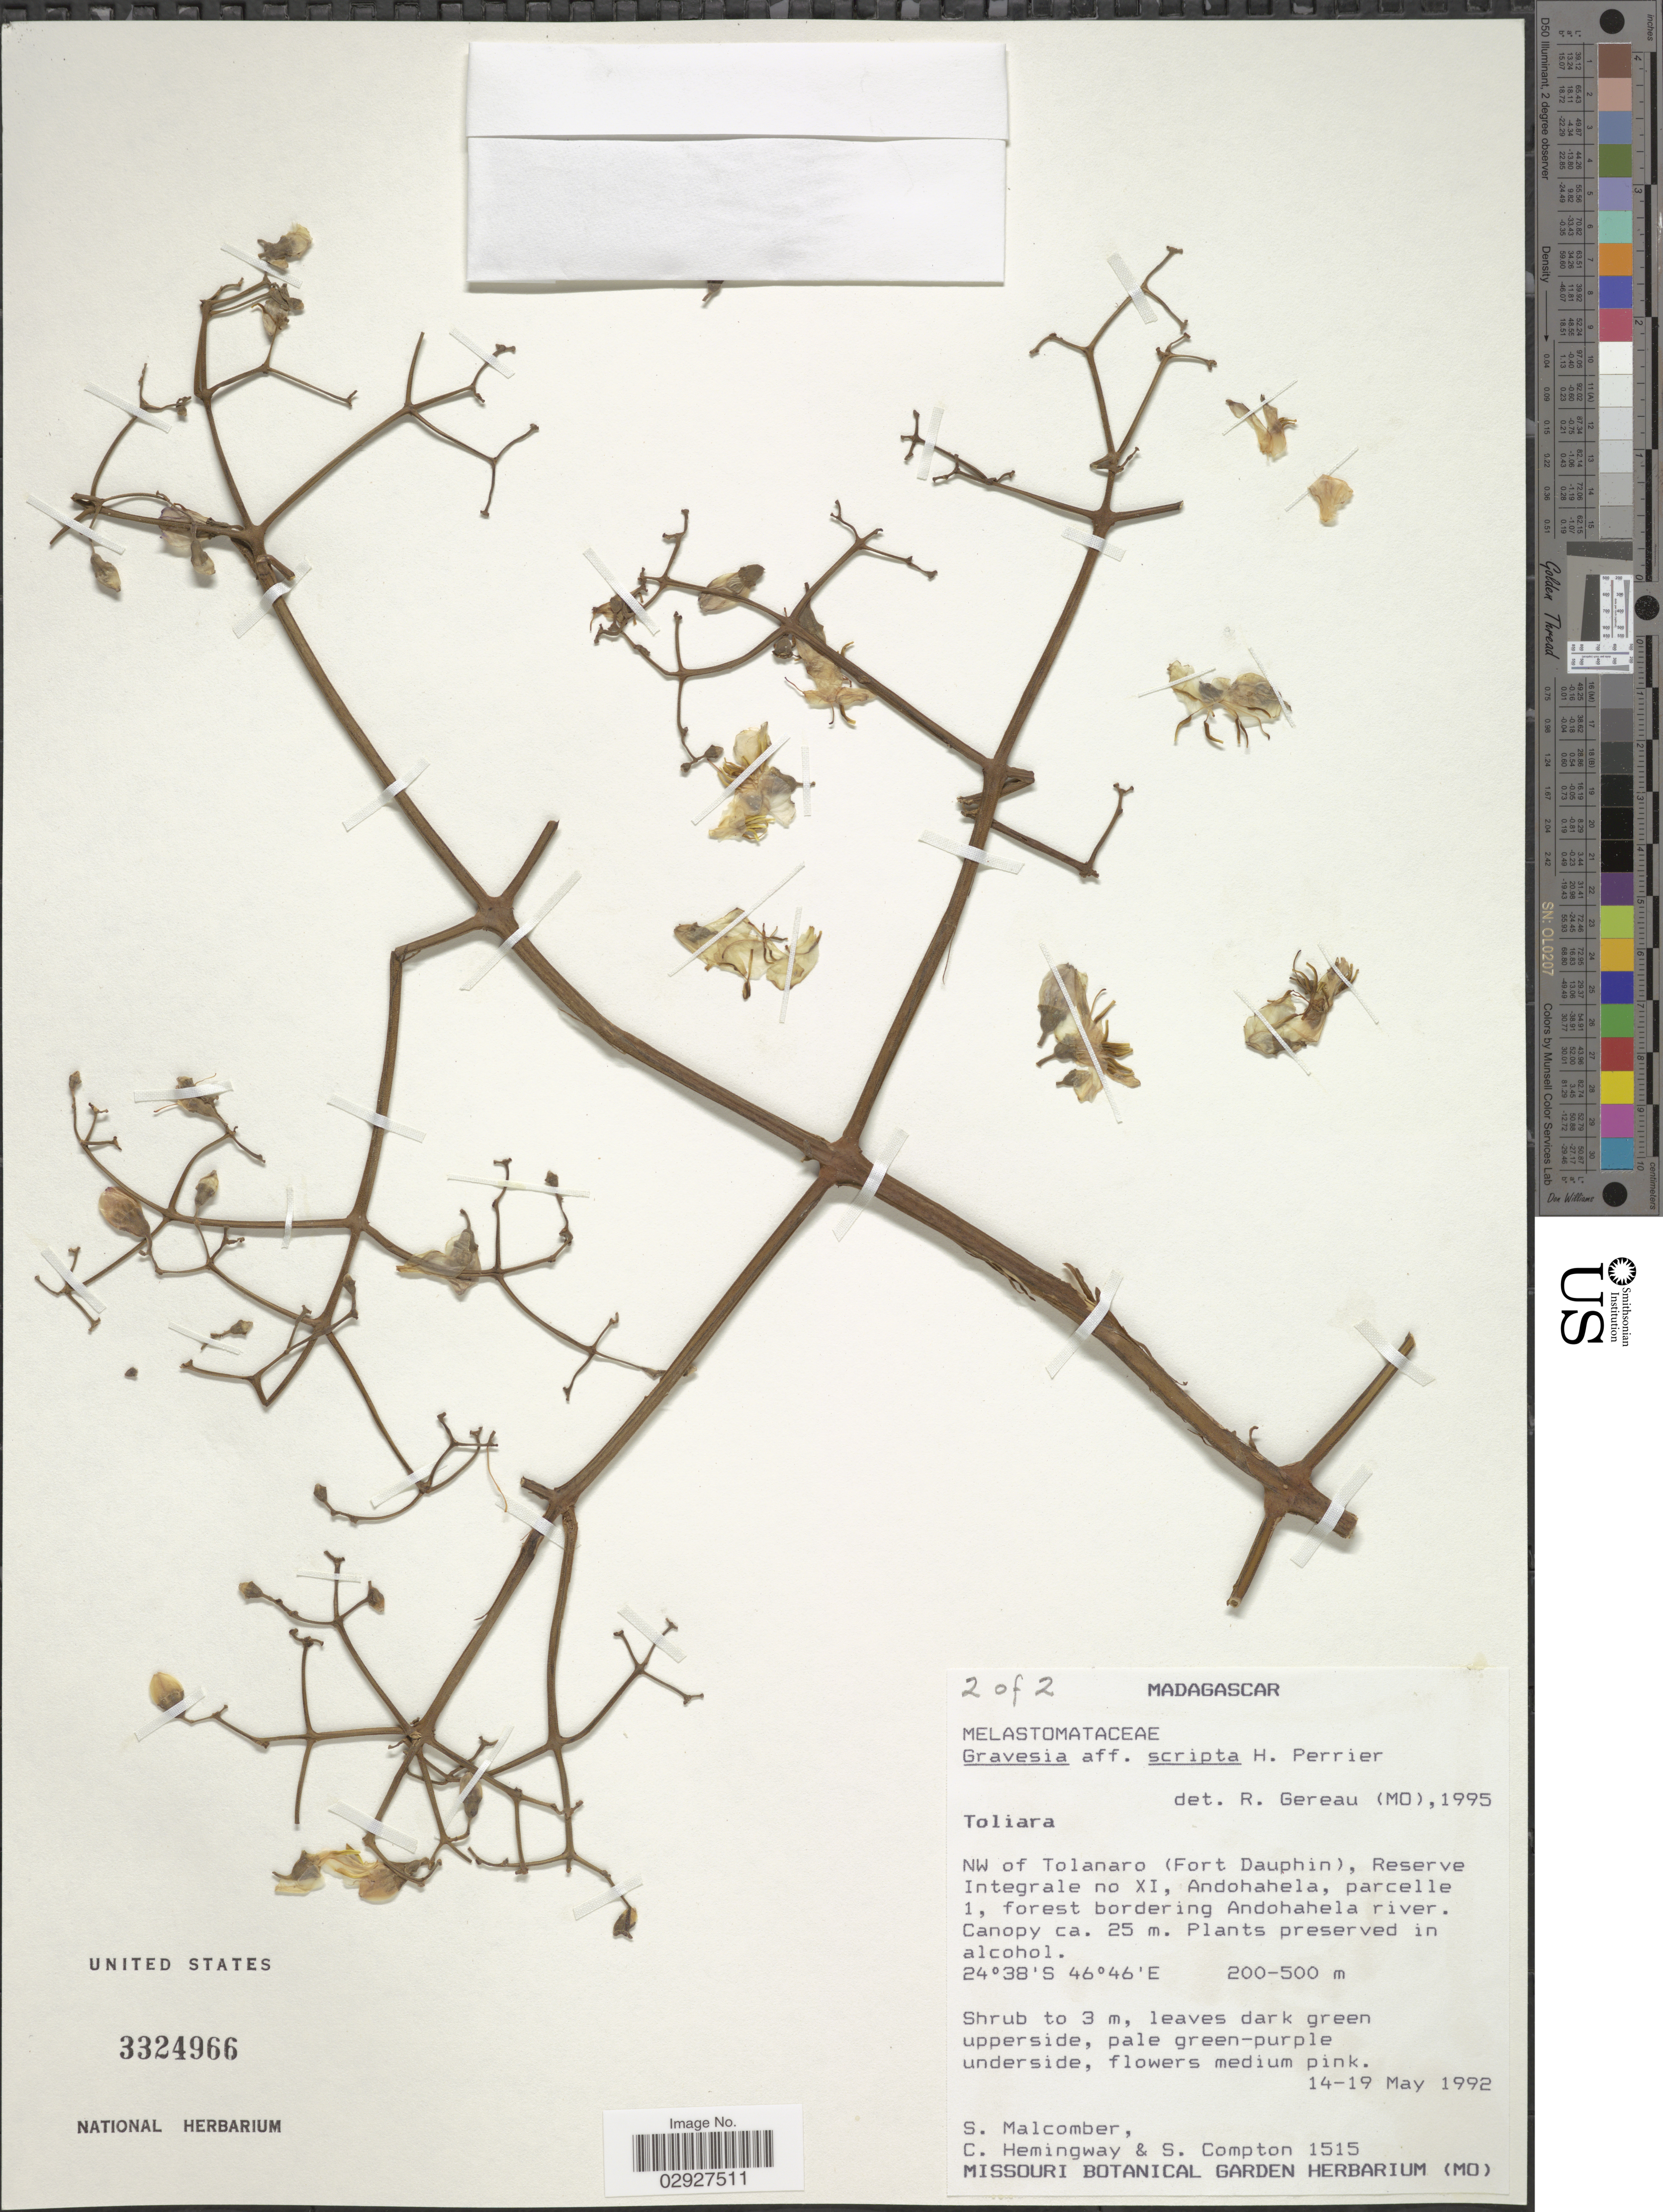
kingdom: Plantae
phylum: Tracheophyta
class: Magnoliopsida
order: Myrtales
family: Melastomataceae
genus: Gravesia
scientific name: Gravesia scripta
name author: H. Perrier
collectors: S. T. Malcomber, C. Hemingway & S. Compton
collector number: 1515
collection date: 1992-05-14/1992-05-19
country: Madagascar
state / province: Anosy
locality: NW of Tolanaro (Fort Dauphin), Reserve Integrale no XI, Andohahela, parcelle 1, forest bordering Andohahela river.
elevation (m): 200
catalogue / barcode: US 3324966